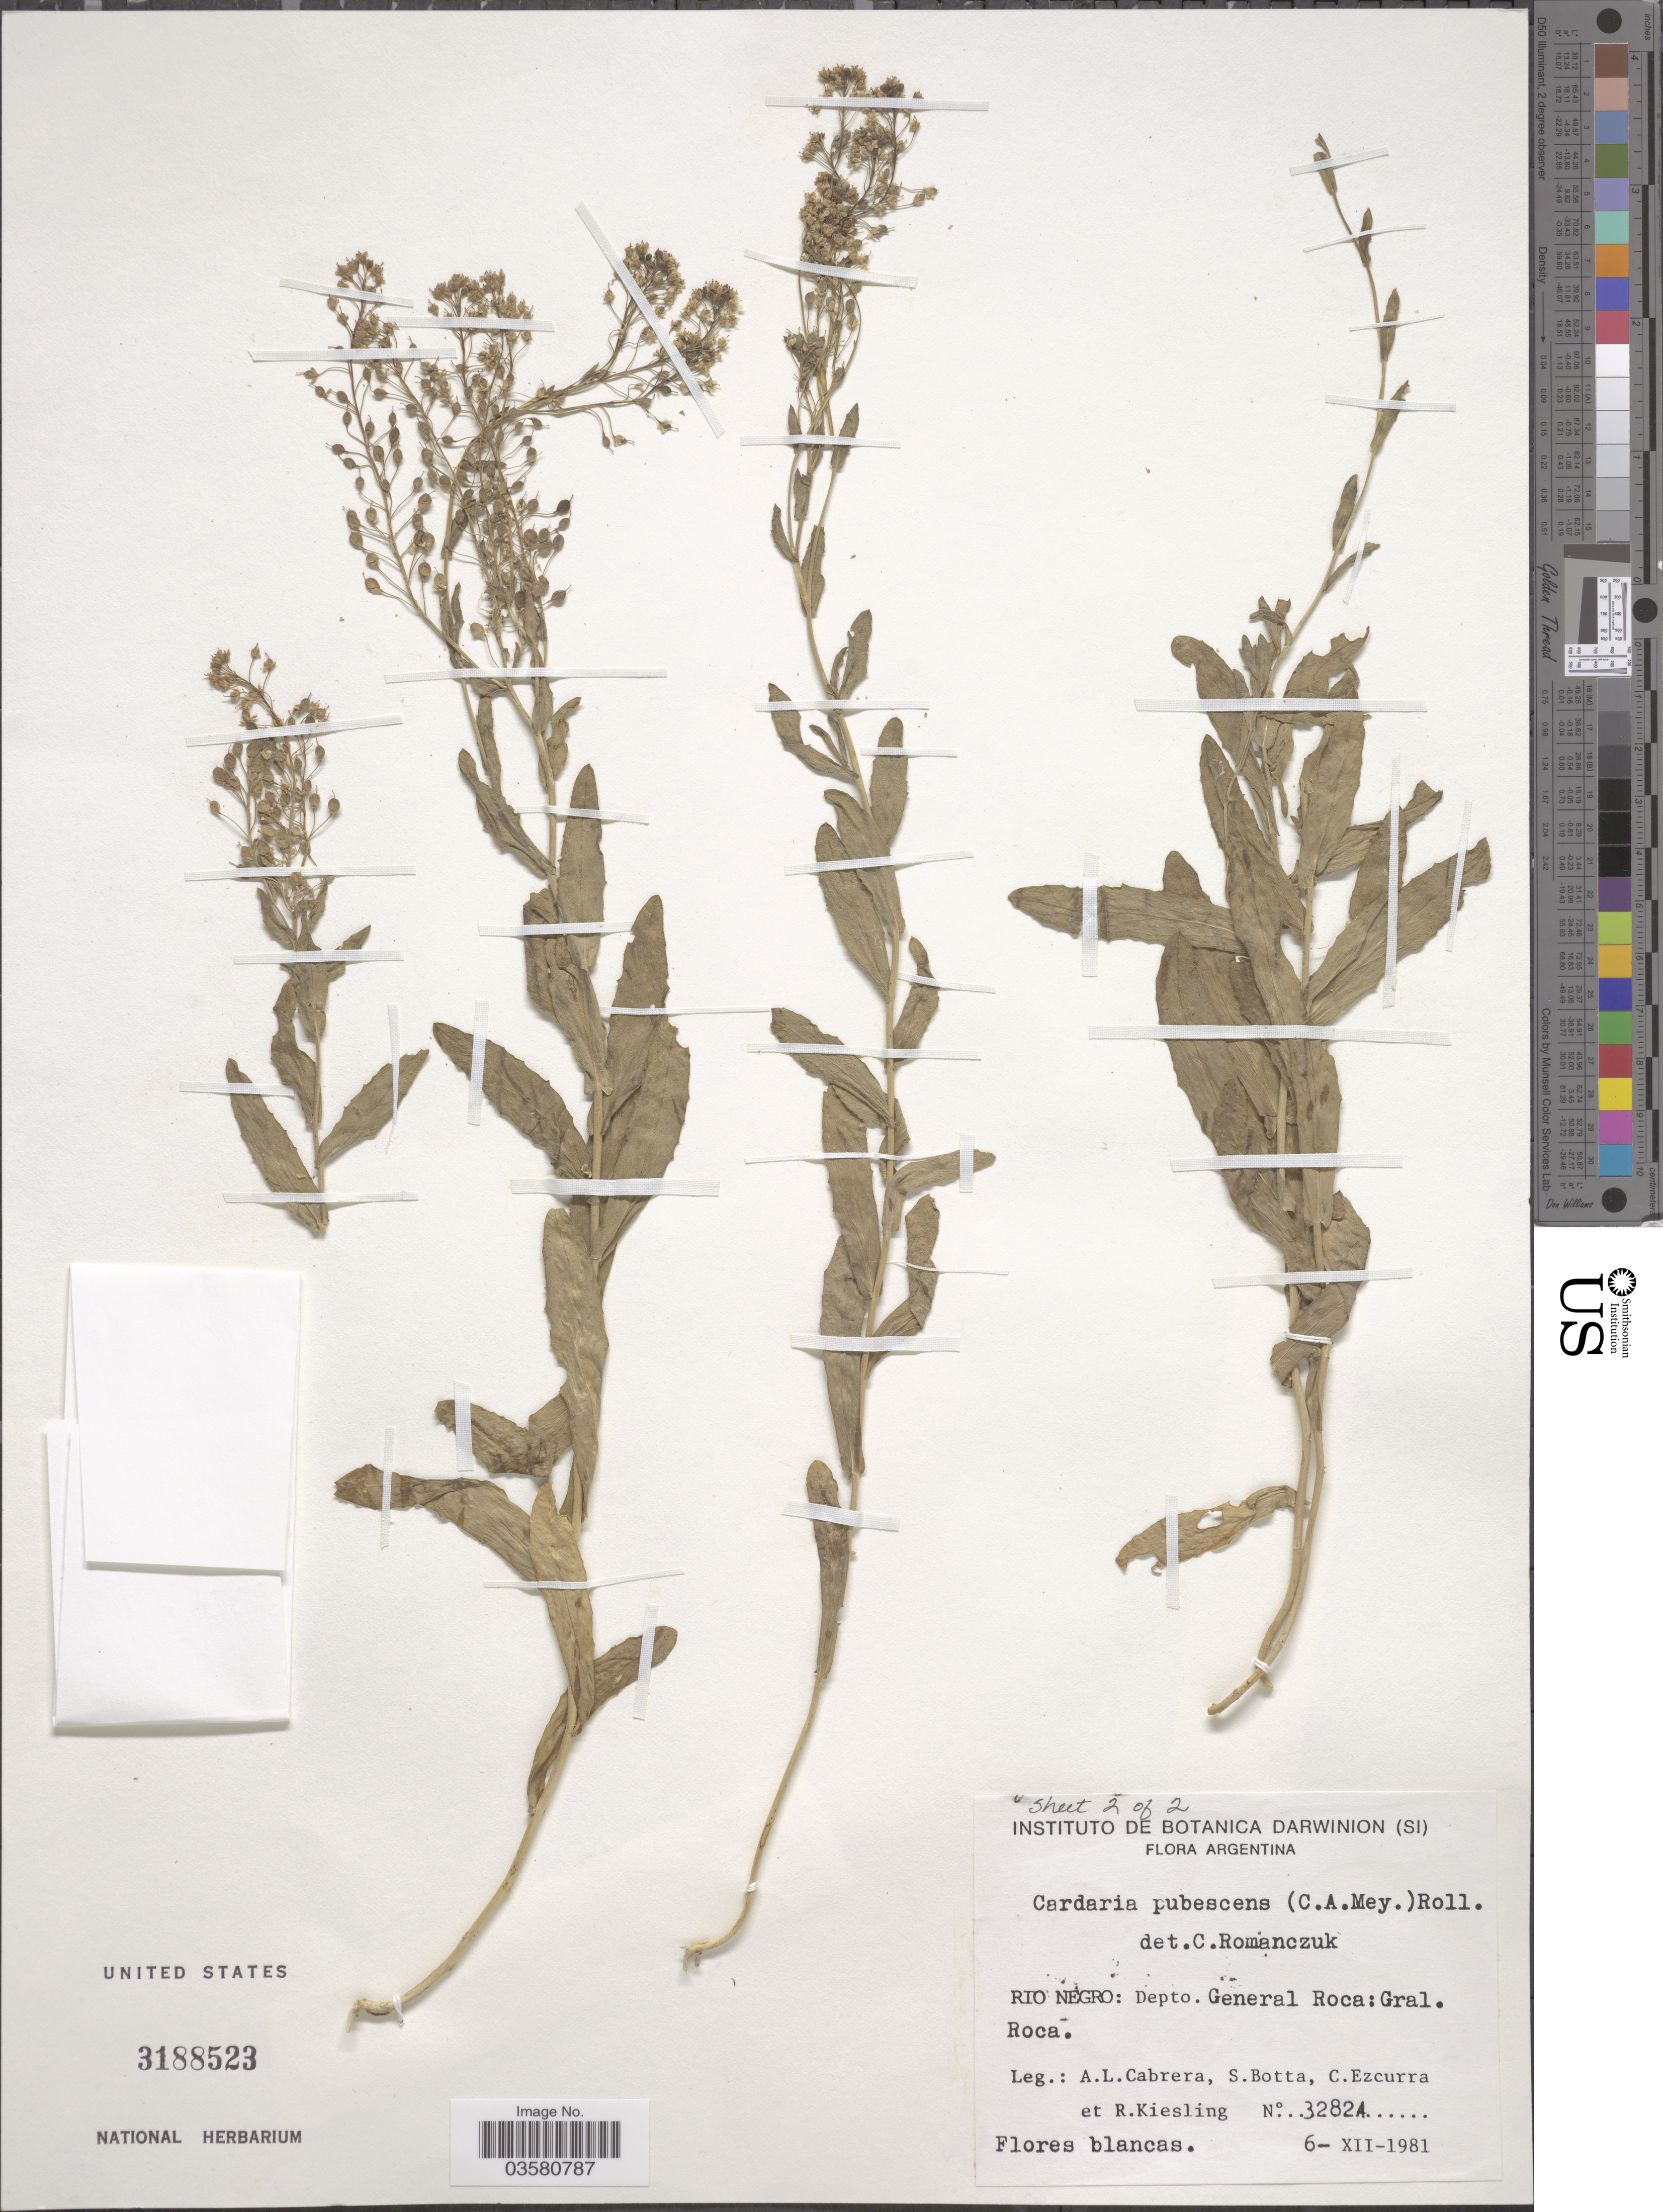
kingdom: Plantae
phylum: Tracheophyta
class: Magnoliopsida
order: Brassicales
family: Brassicaceae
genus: Lepidium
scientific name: Lepidium appelianum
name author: Al-Shehbaz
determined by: Strong, M. T., (US), Smithsonian Institution - National Museum of Natural History (UNITED STATES)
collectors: A. L. Cabrera, S. Botta, C. Ezcurra & R. Kiesling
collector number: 32824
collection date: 1981-12-06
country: Argentina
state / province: Rio Negro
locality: Depto. General Roca: Gral. Roca.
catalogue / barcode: US 3188523